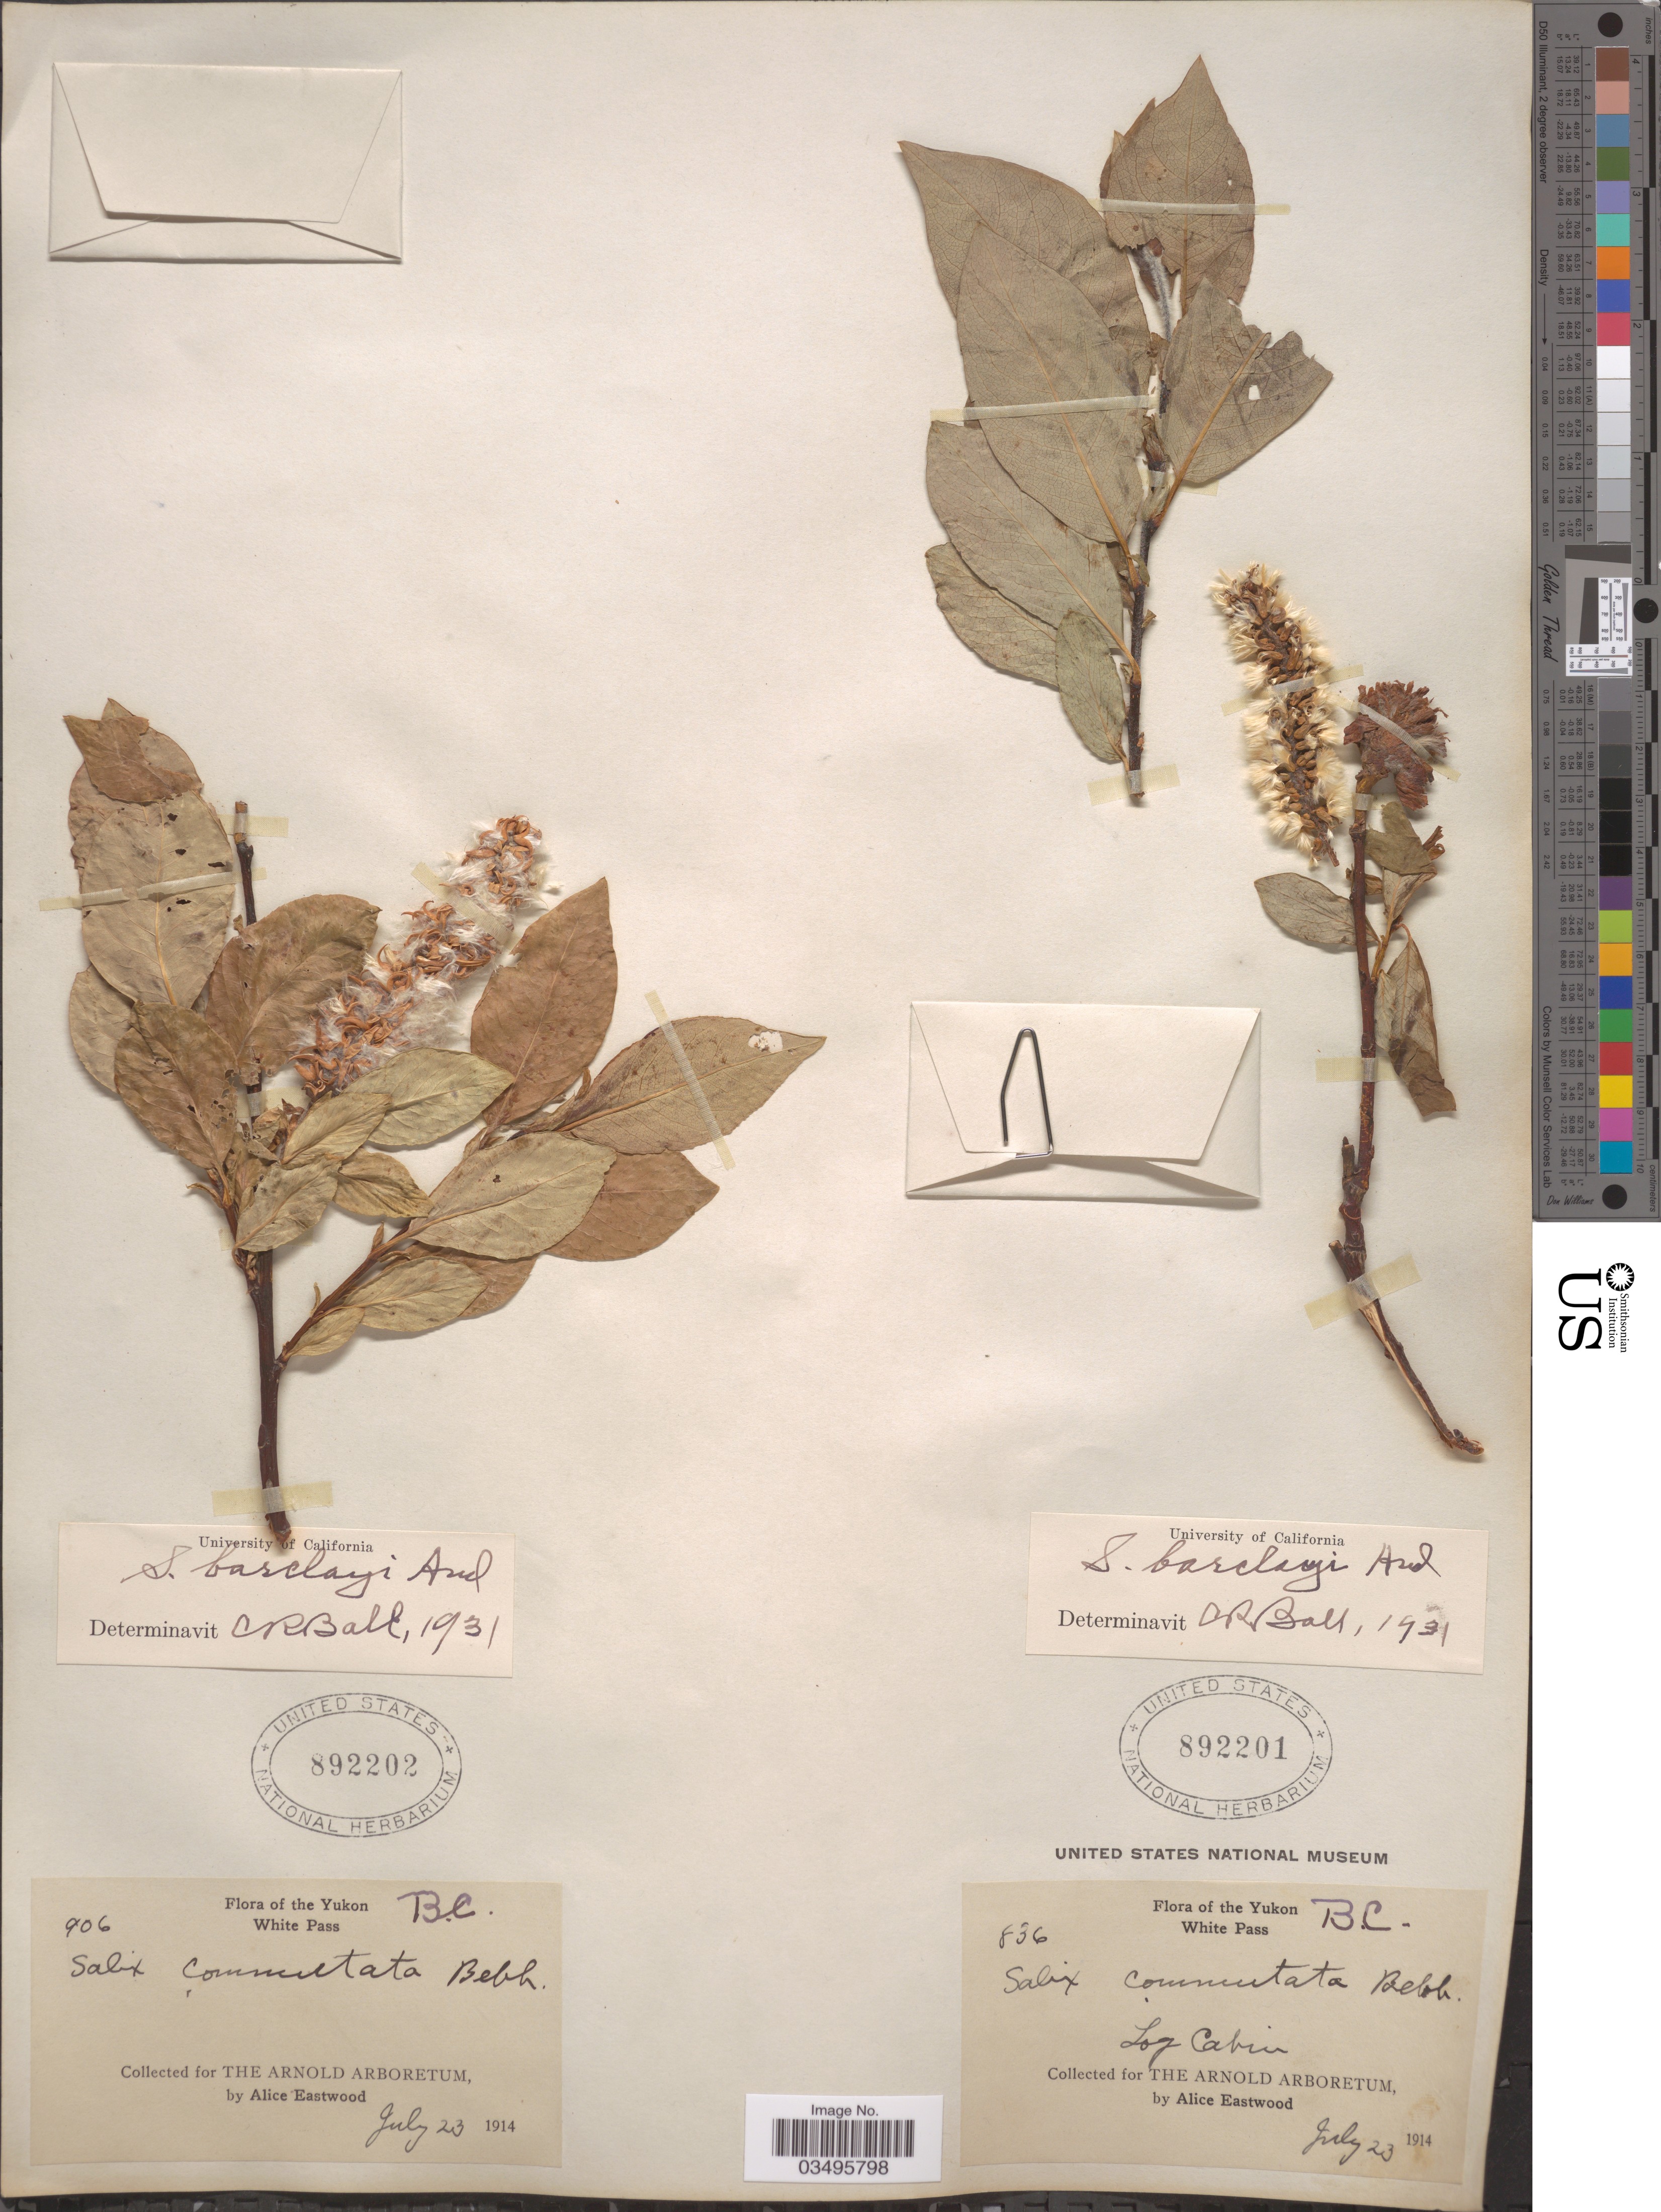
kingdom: Plantae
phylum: Tracheophyta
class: Magnoliopsida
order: Malpighiales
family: Salicaceae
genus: Salix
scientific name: Salix barclayi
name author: Andersson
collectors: A. Eastwood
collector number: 906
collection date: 1914-07-23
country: Canada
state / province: Yukon Territory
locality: Yukon, White Pass.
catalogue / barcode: US 892202